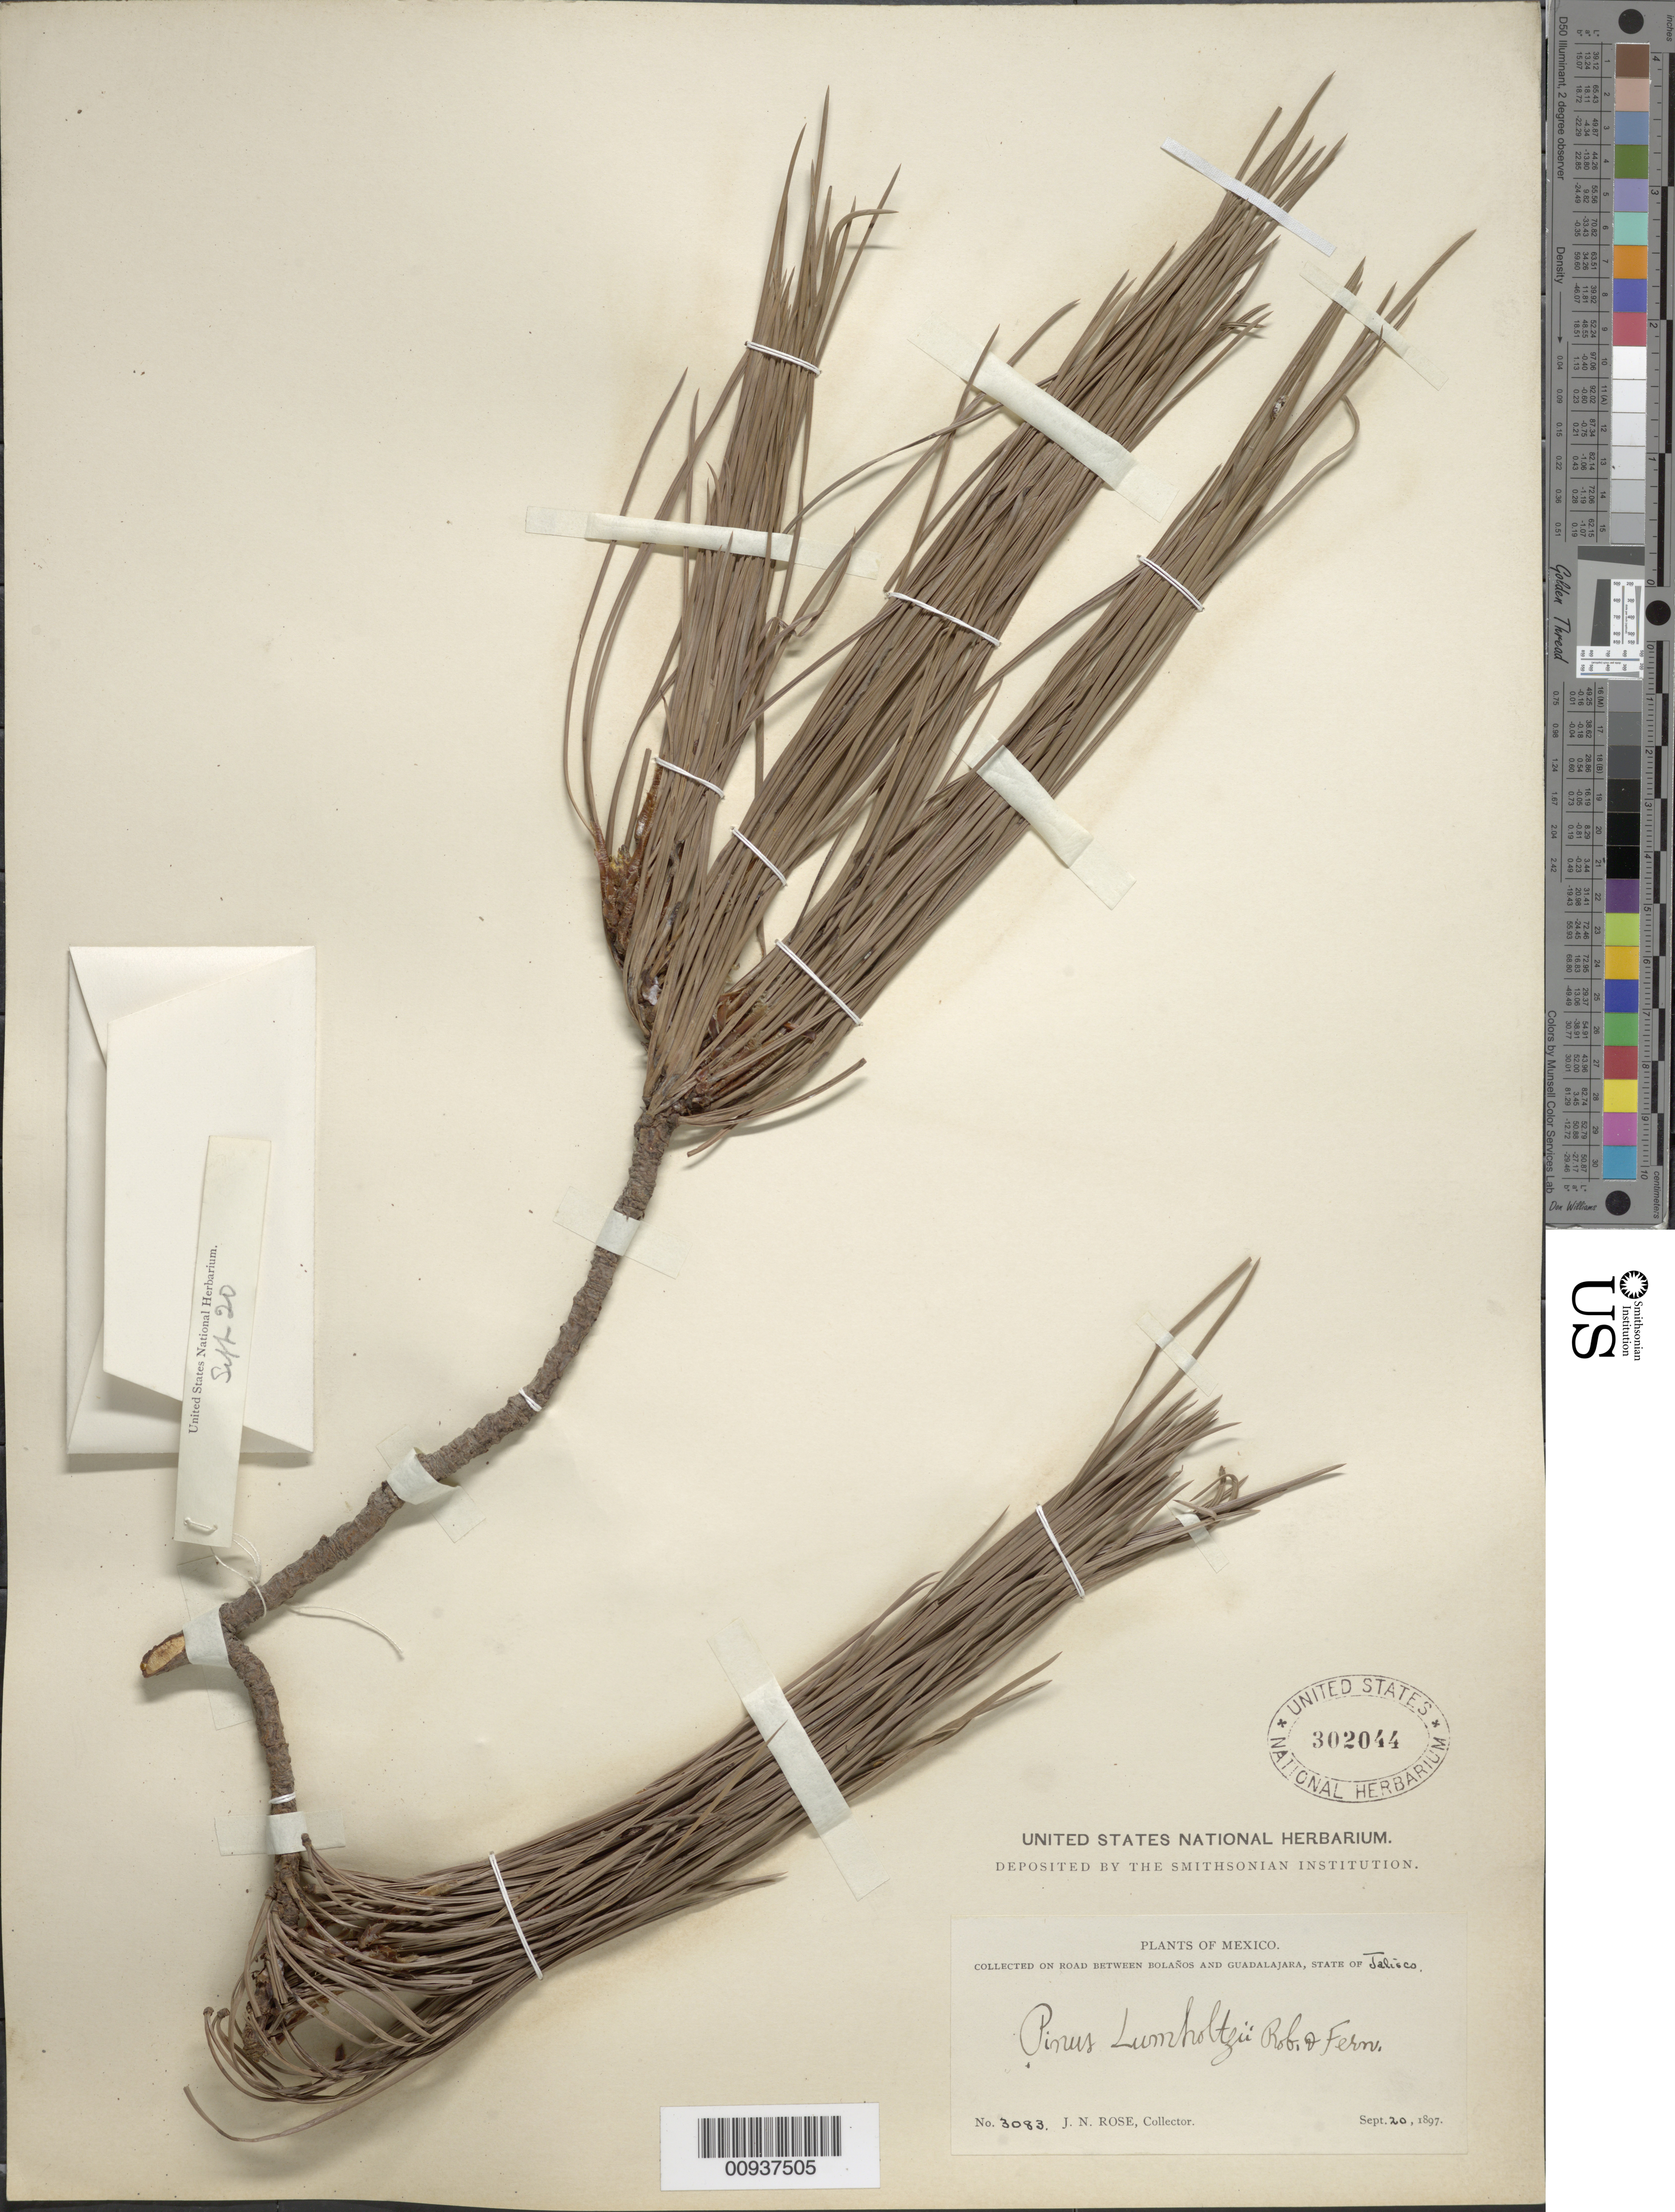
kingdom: Plantae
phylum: Tracheophyta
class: Pinopsida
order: Pinales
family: Pinaceae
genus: Pinus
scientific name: Pinus lumholtzii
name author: B.L. Rob. & Fernald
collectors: J. N. Rose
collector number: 3083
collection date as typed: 20 Sep 1897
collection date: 1897-09-20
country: Mexico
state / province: Jalisco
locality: Road between Bolaños and Guadalajara.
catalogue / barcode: US 302044